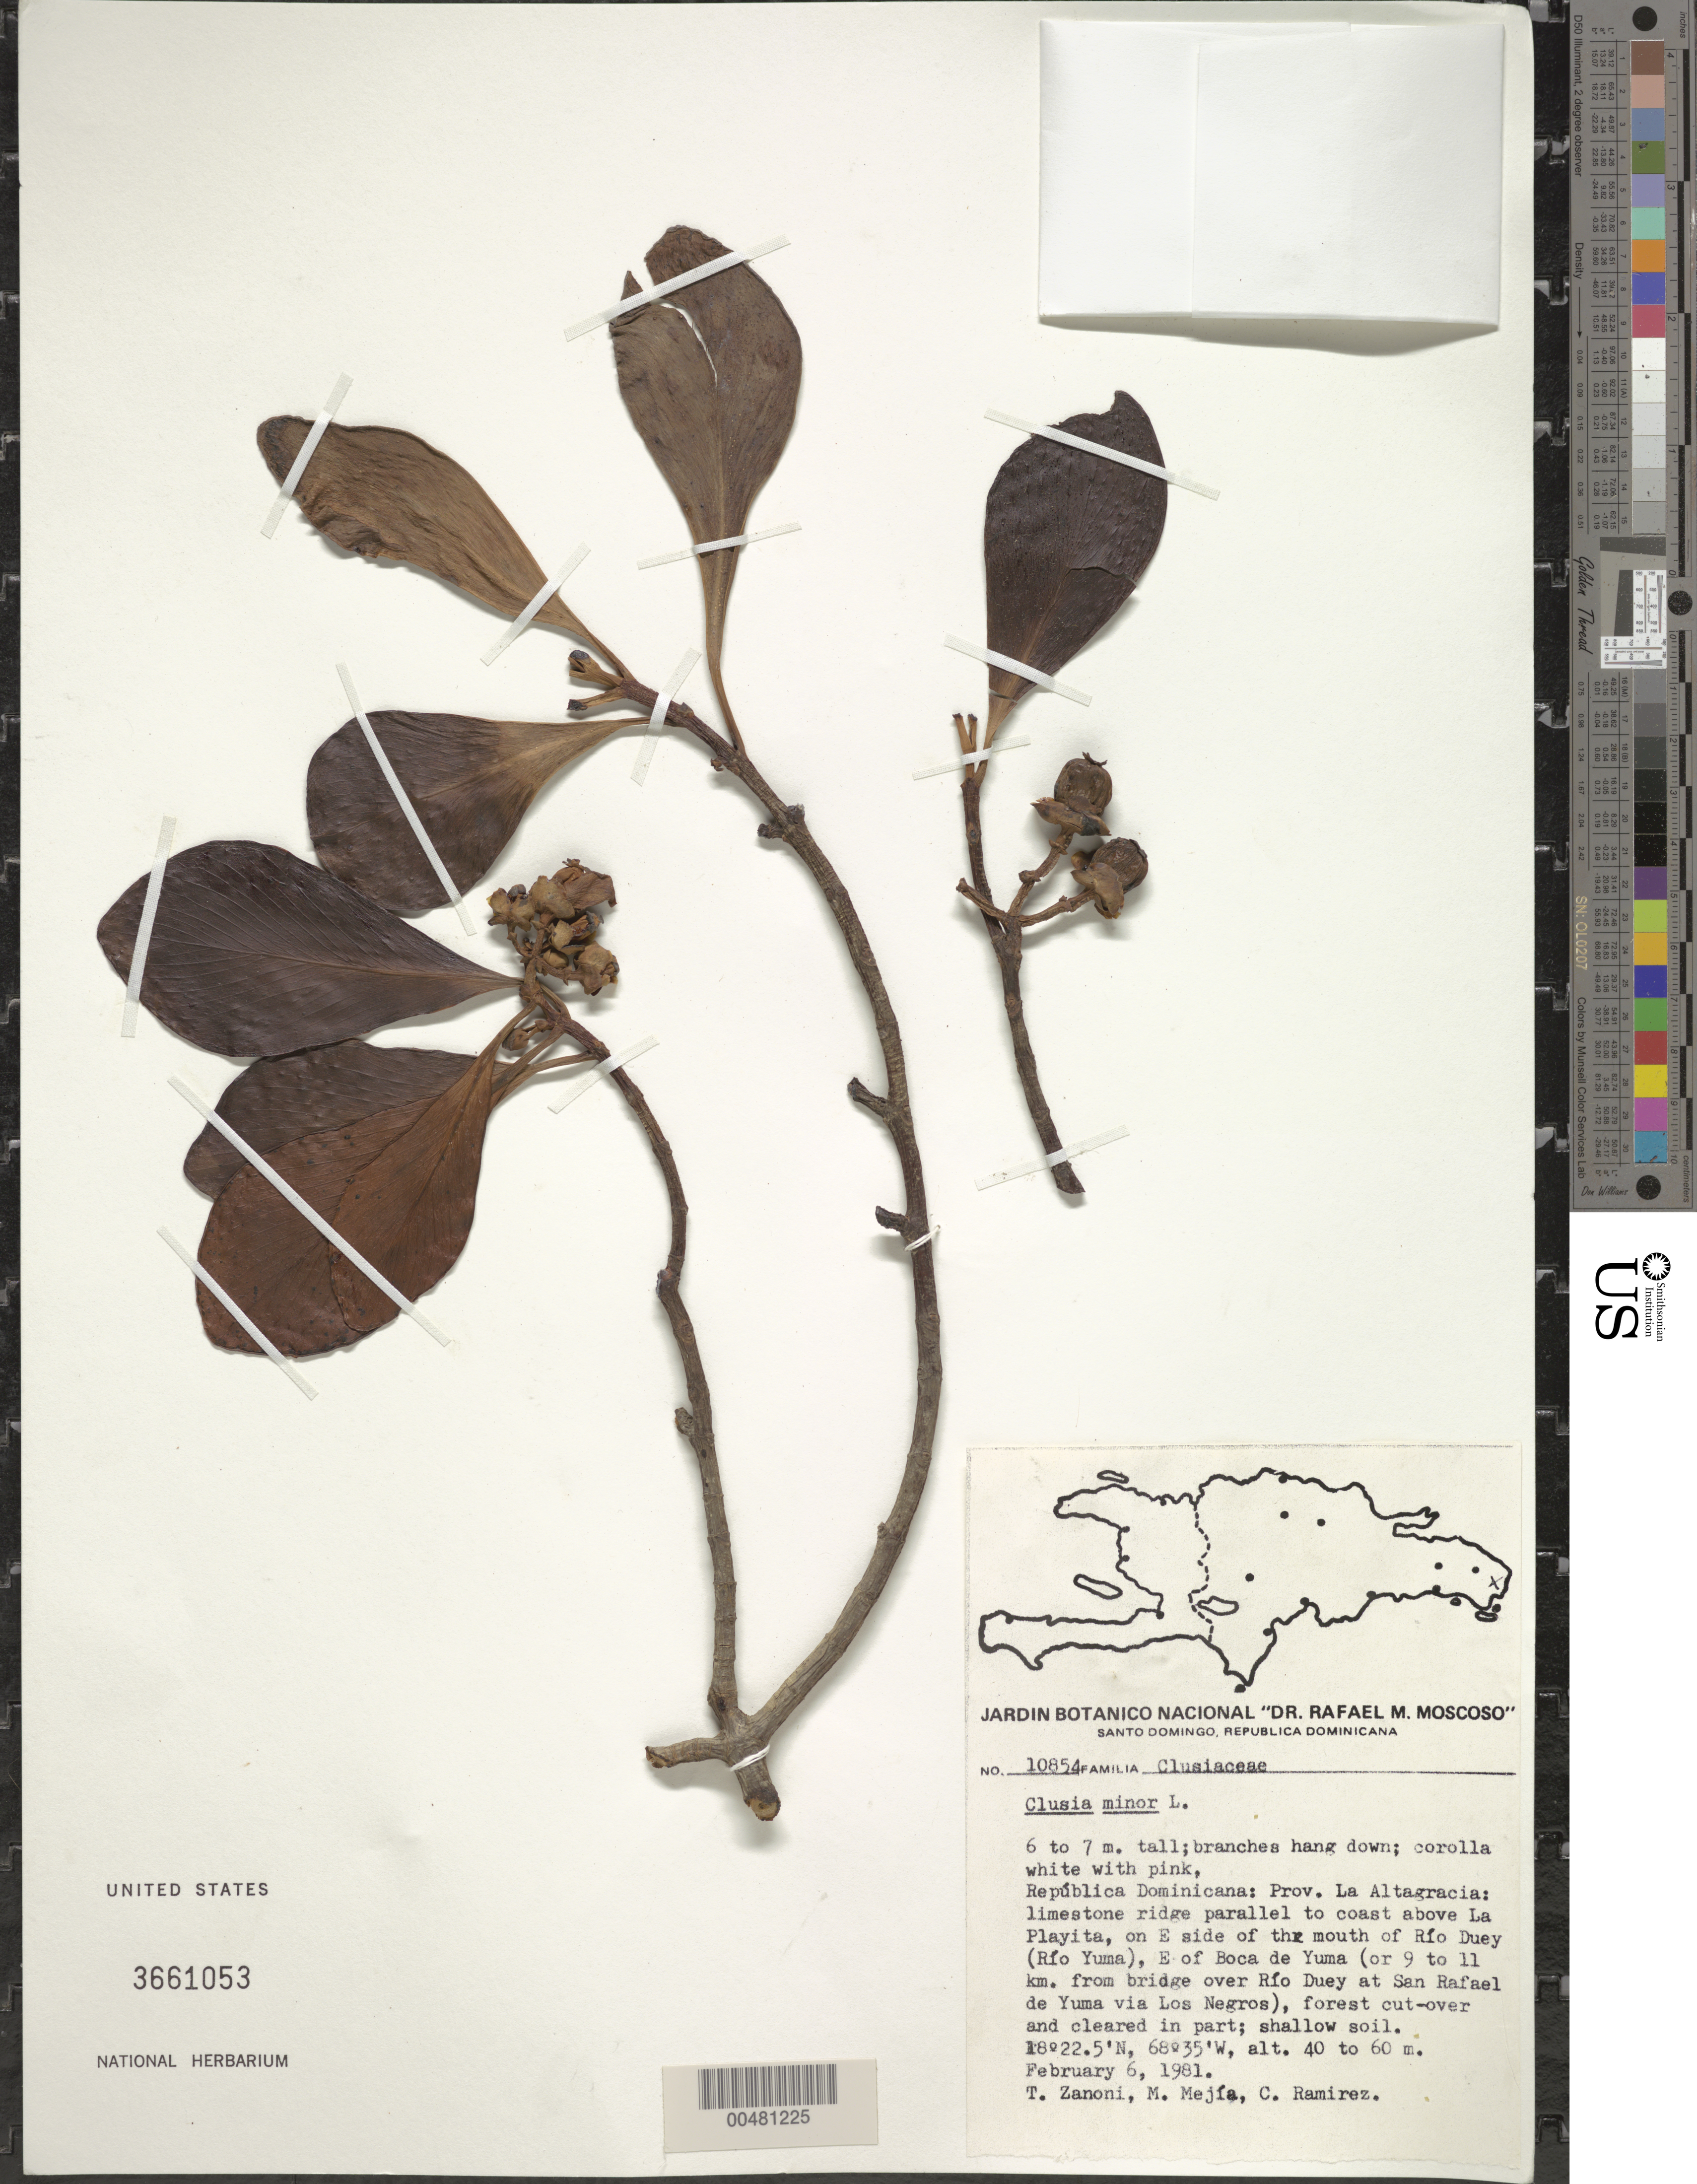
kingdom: Plantae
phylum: Tracheophyta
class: Magnoliopsida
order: Malpighiales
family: Clusiaceae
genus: Clusia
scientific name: Clusia minor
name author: L.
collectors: T. A. Zanoni, M. Mejia & C. Ramirez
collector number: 10854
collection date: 1981-02-06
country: Dominican Republic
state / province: La Altagracia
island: Hispaniola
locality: La Playita, limestone ridge parallel to coast above La Playita, on E side of the mouth of Río Duey (Río Yuma), E of Boca de Yuma (or 9-11 km from bridge over Río Duey at San Rafael de Yuma via Los Negros).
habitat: Forest cut-over and cleared in part; shallow soil.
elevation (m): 40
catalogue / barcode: US 3661053